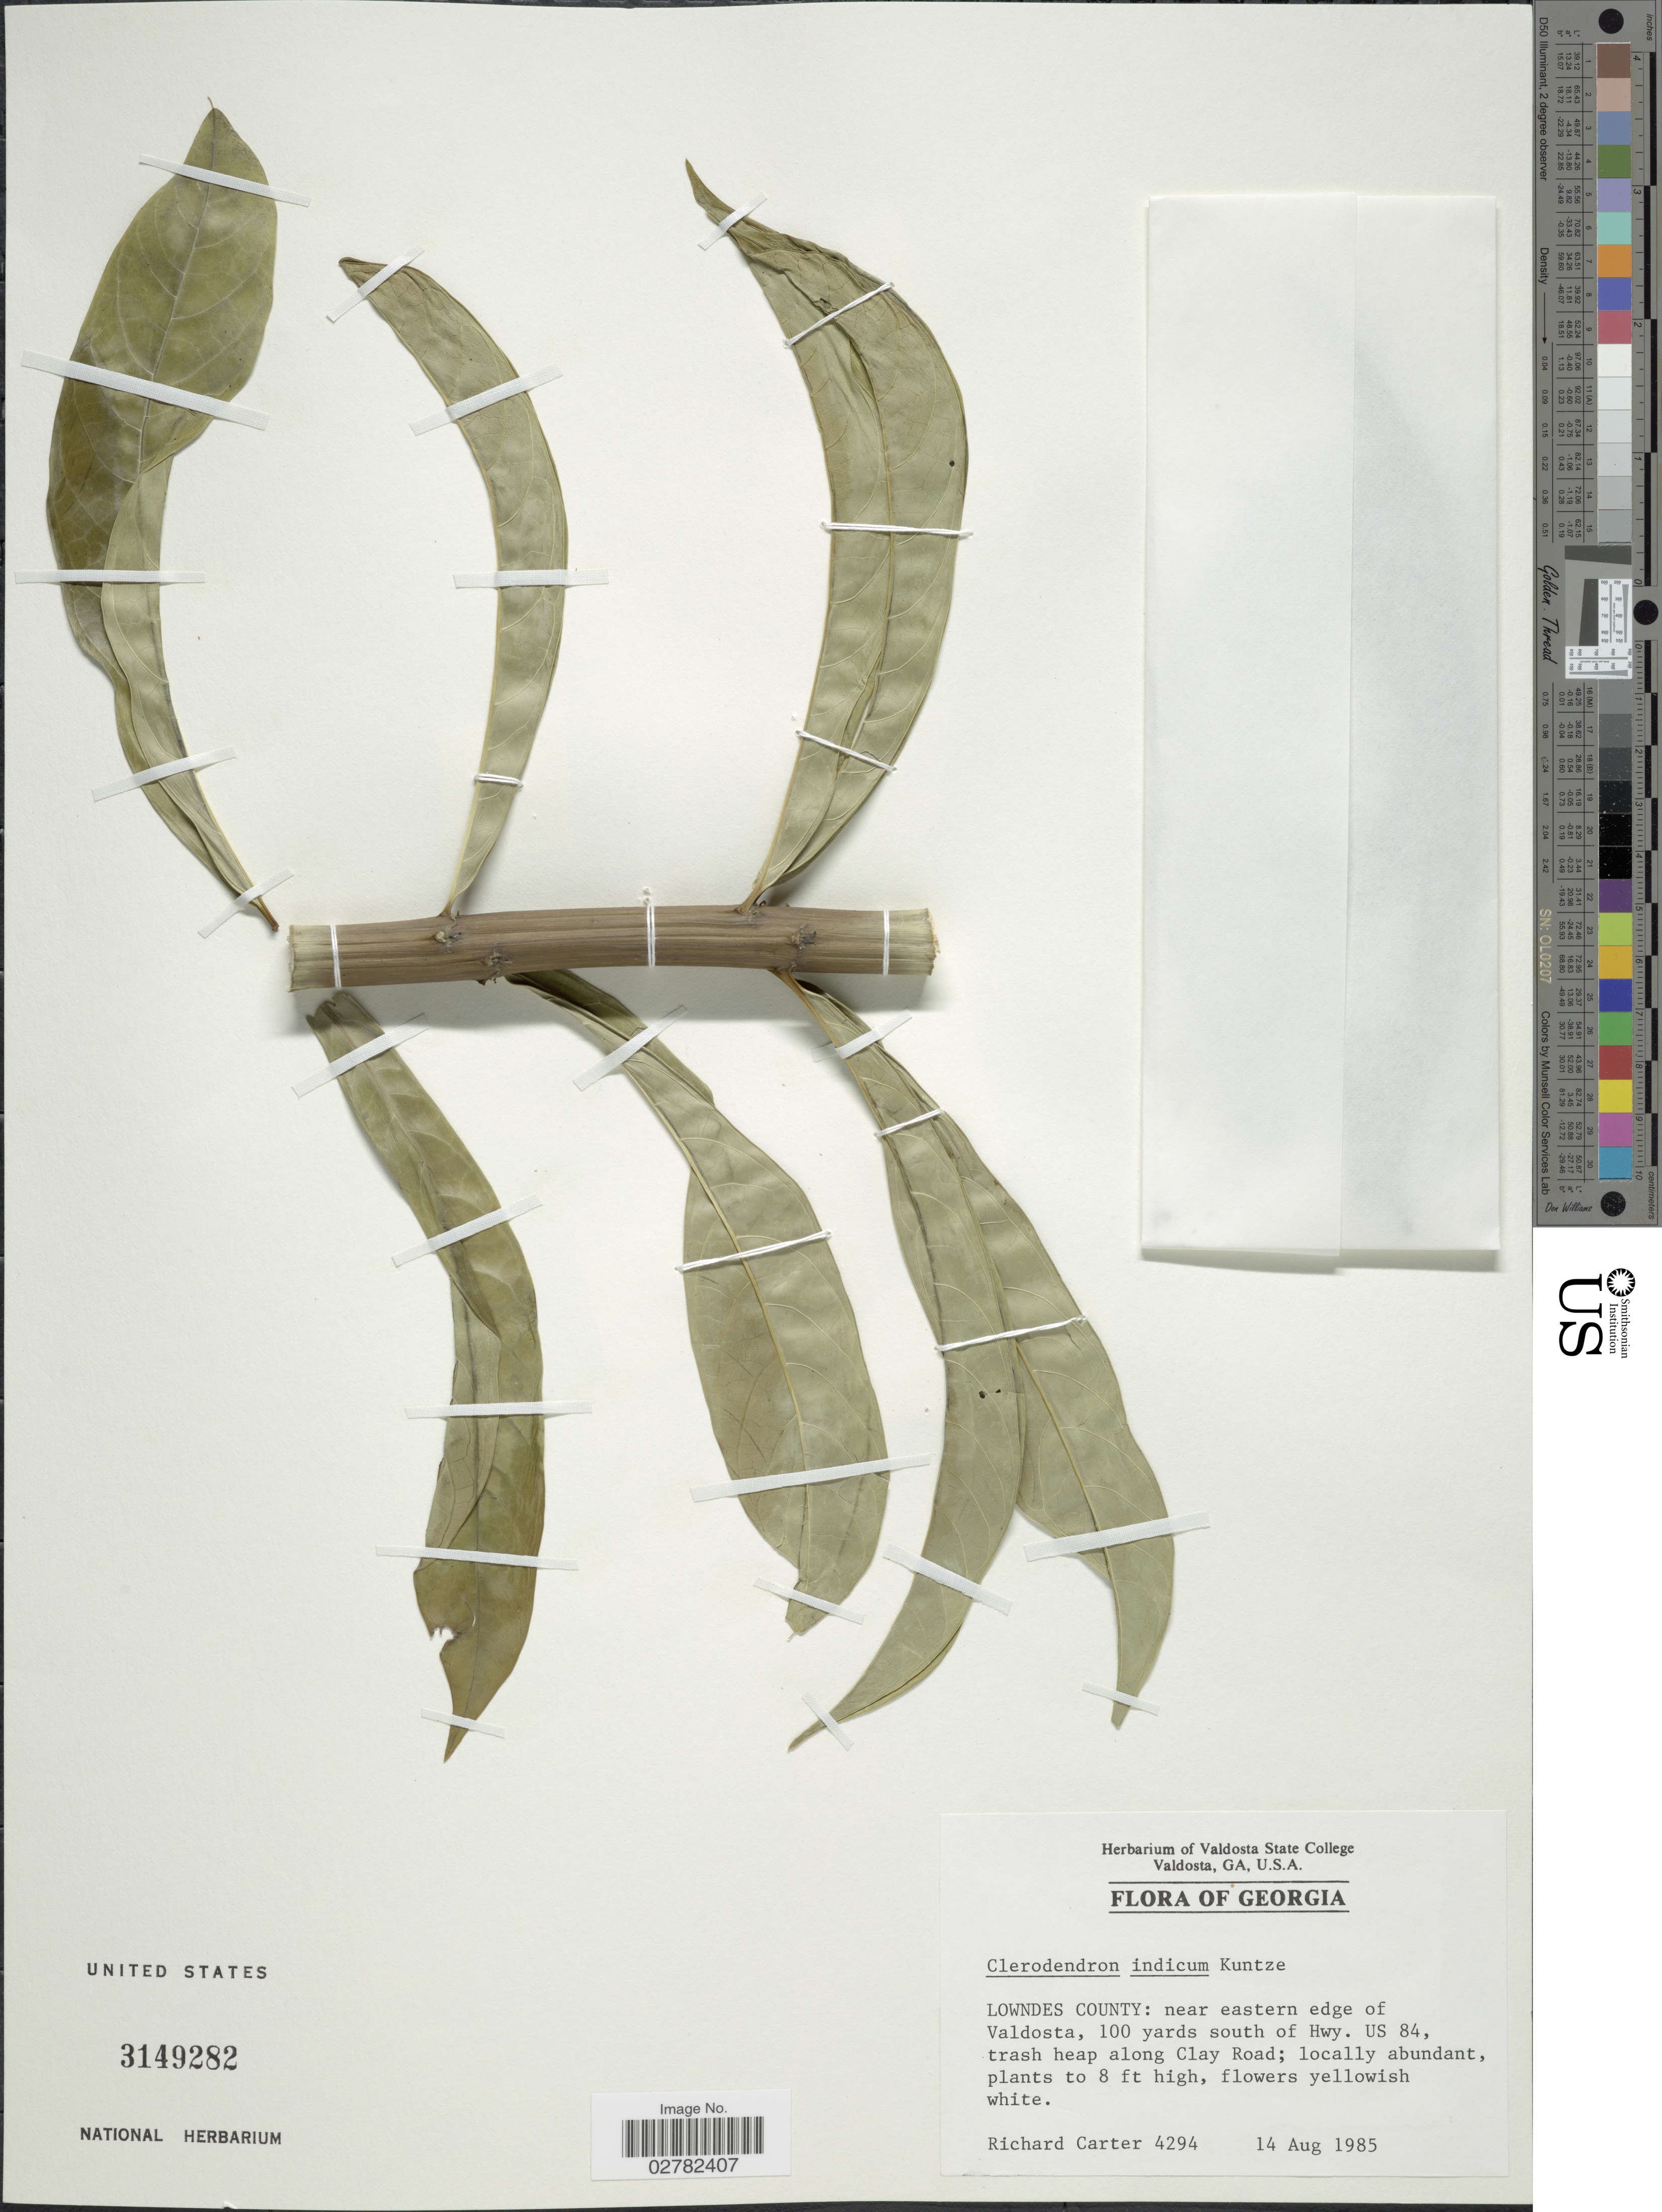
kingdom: Plantae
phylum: Tracheophyta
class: Magnoliopsida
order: Lamiales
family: Lamiaceae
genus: Clerodendrum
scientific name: Clerodendrum indicum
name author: (L.) Kuntze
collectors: R. Carter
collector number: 4294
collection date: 1985-08-14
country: United States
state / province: Georgia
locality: Lowndes County: near eastern edge of Valdosta, 100 yards south of Hwy. US 84, trash heap along Clay Road.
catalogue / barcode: US 3149282